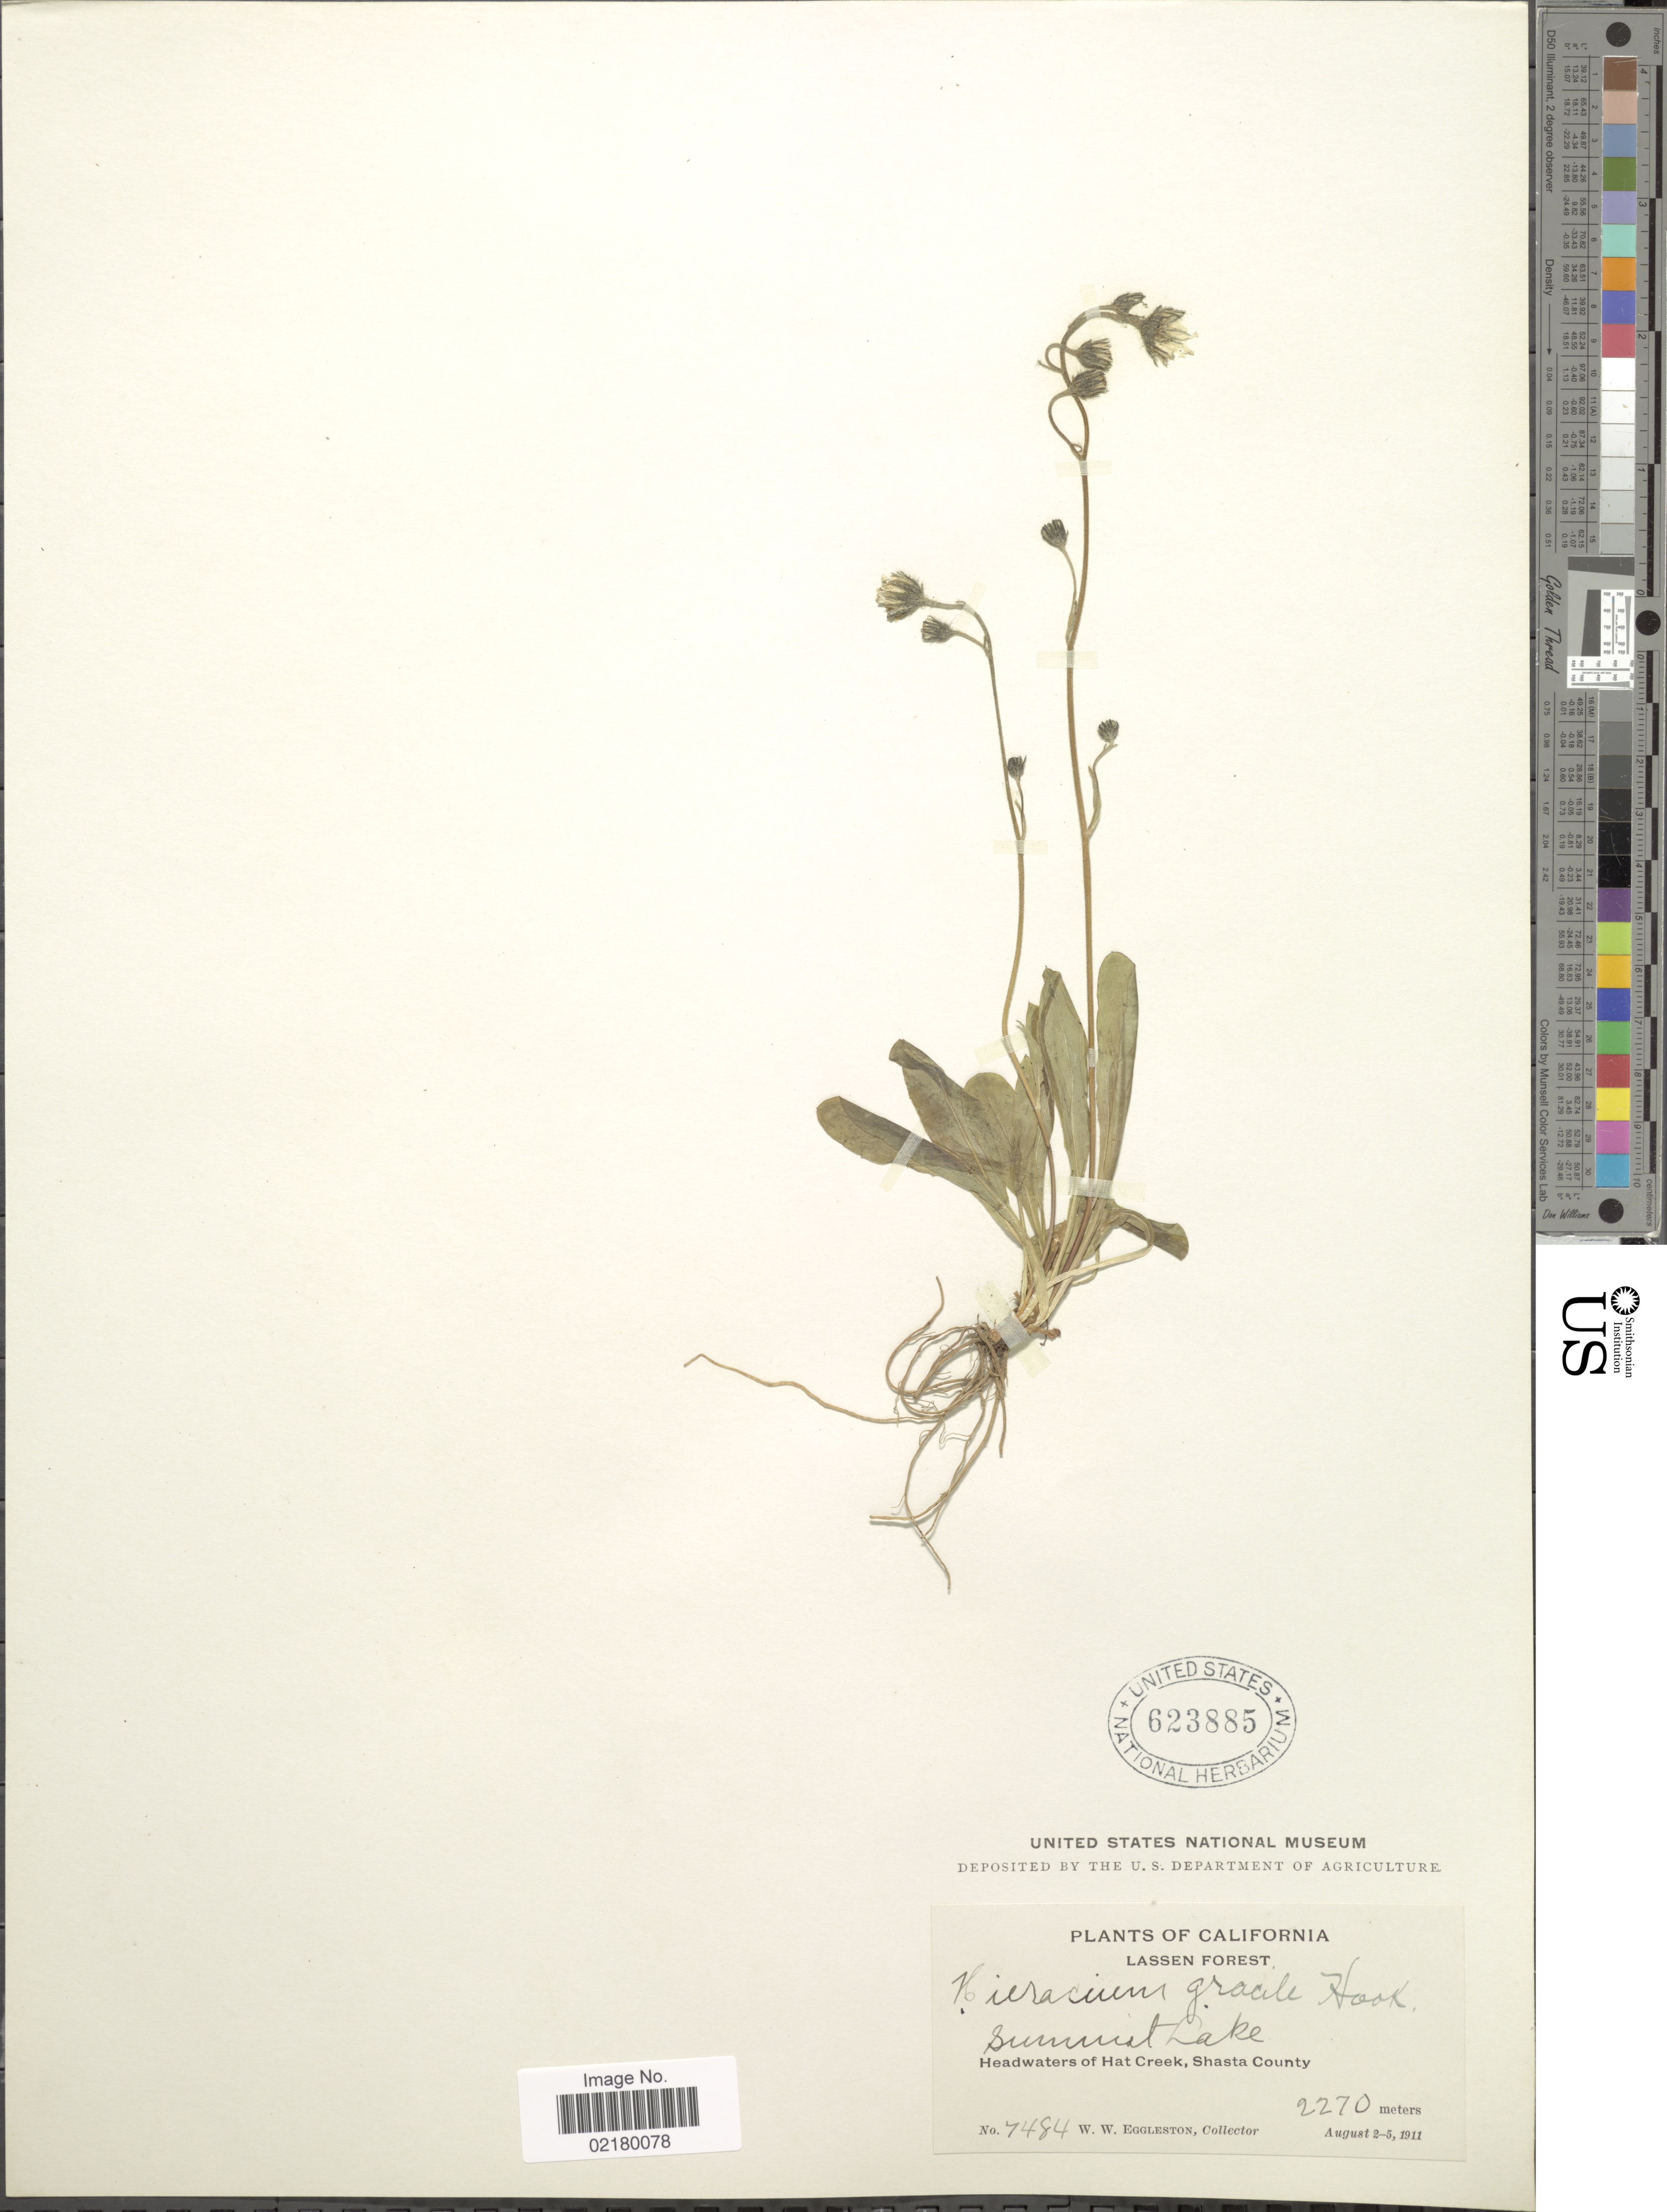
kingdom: Plantae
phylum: Tracheophyta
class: Magnoliopsida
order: Asterales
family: Asteraceae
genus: Hieracium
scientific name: Hieracium triste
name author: Willd. ex Spreng.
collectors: W. W. Eggleston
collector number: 7484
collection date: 1911-08-02/1911-08-05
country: United States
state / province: California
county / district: Shasta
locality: Lassen Forest, Summit Lake, Headwaters of Hat Creek, Shasta County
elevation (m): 2270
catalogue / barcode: US 623885